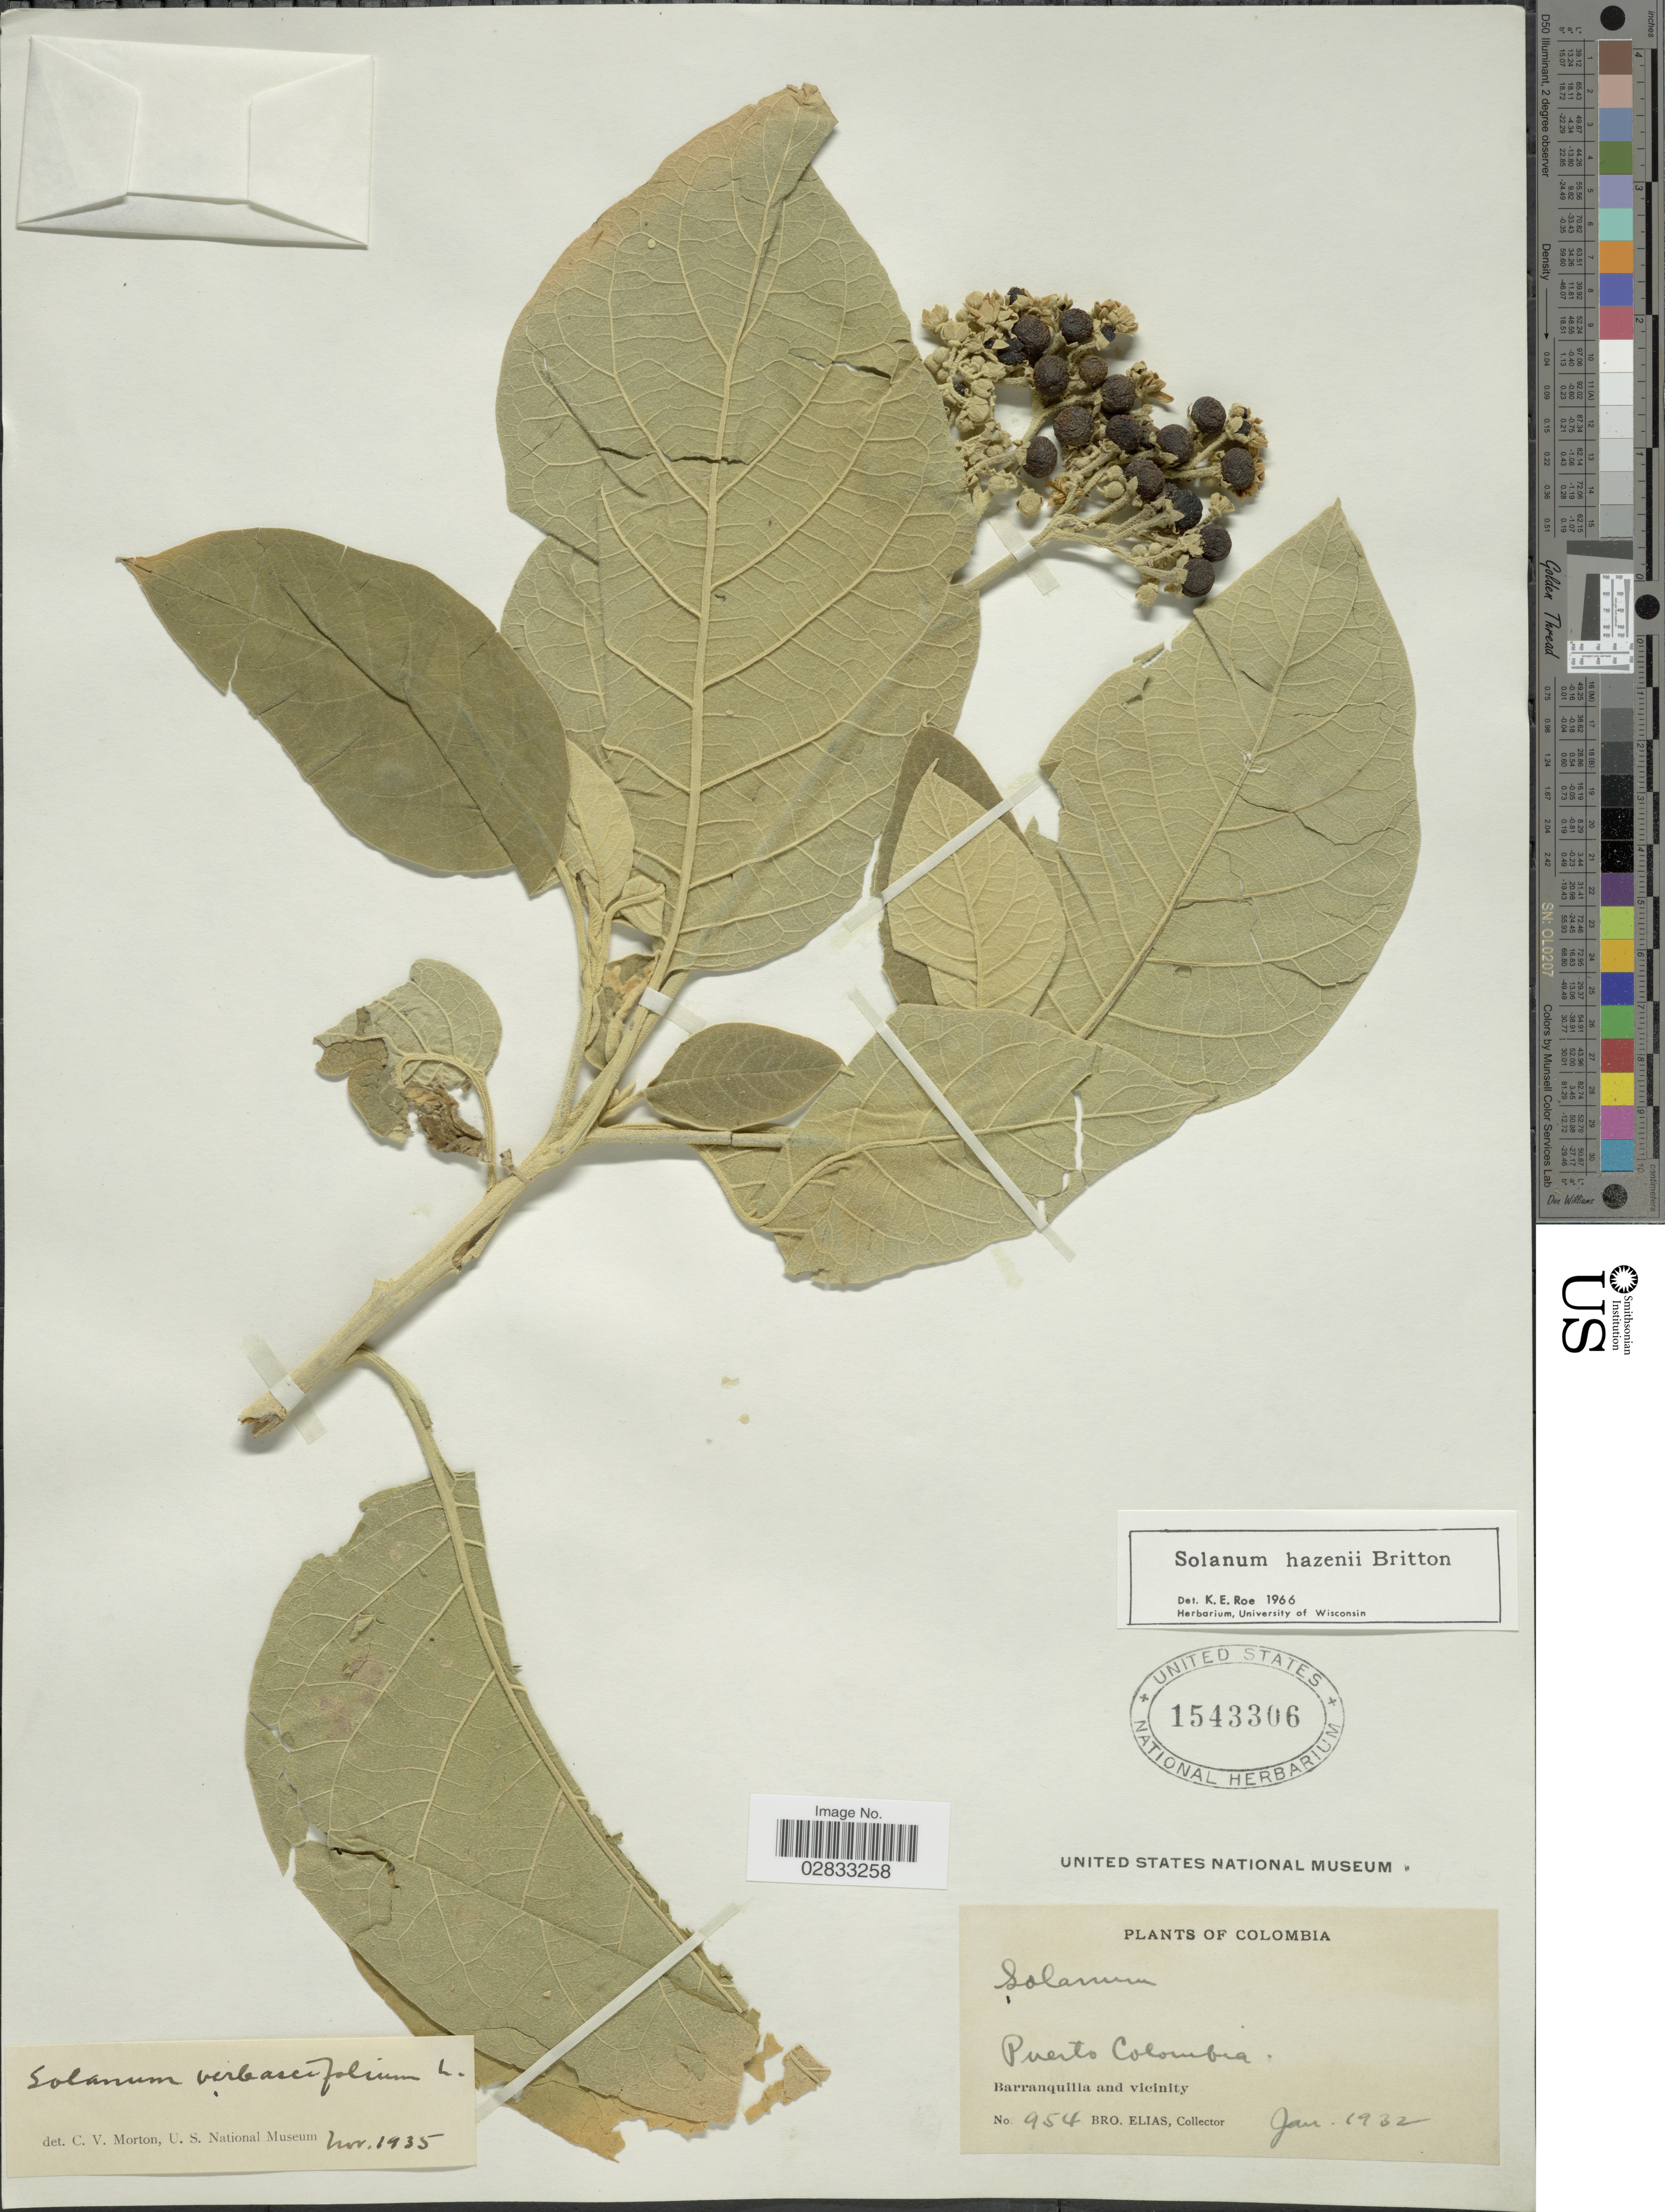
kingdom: Plantae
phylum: Tracheophyta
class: Magnoliopsida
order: Solanales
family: Solanaceae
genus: Solanum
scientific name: Solanum hazenii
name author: Britton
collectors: Bro. Elias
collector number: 954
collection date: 1932-01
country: Colombia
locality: Puerto Colombia, Barranquilla and vicinity.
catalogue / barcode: US 1543306